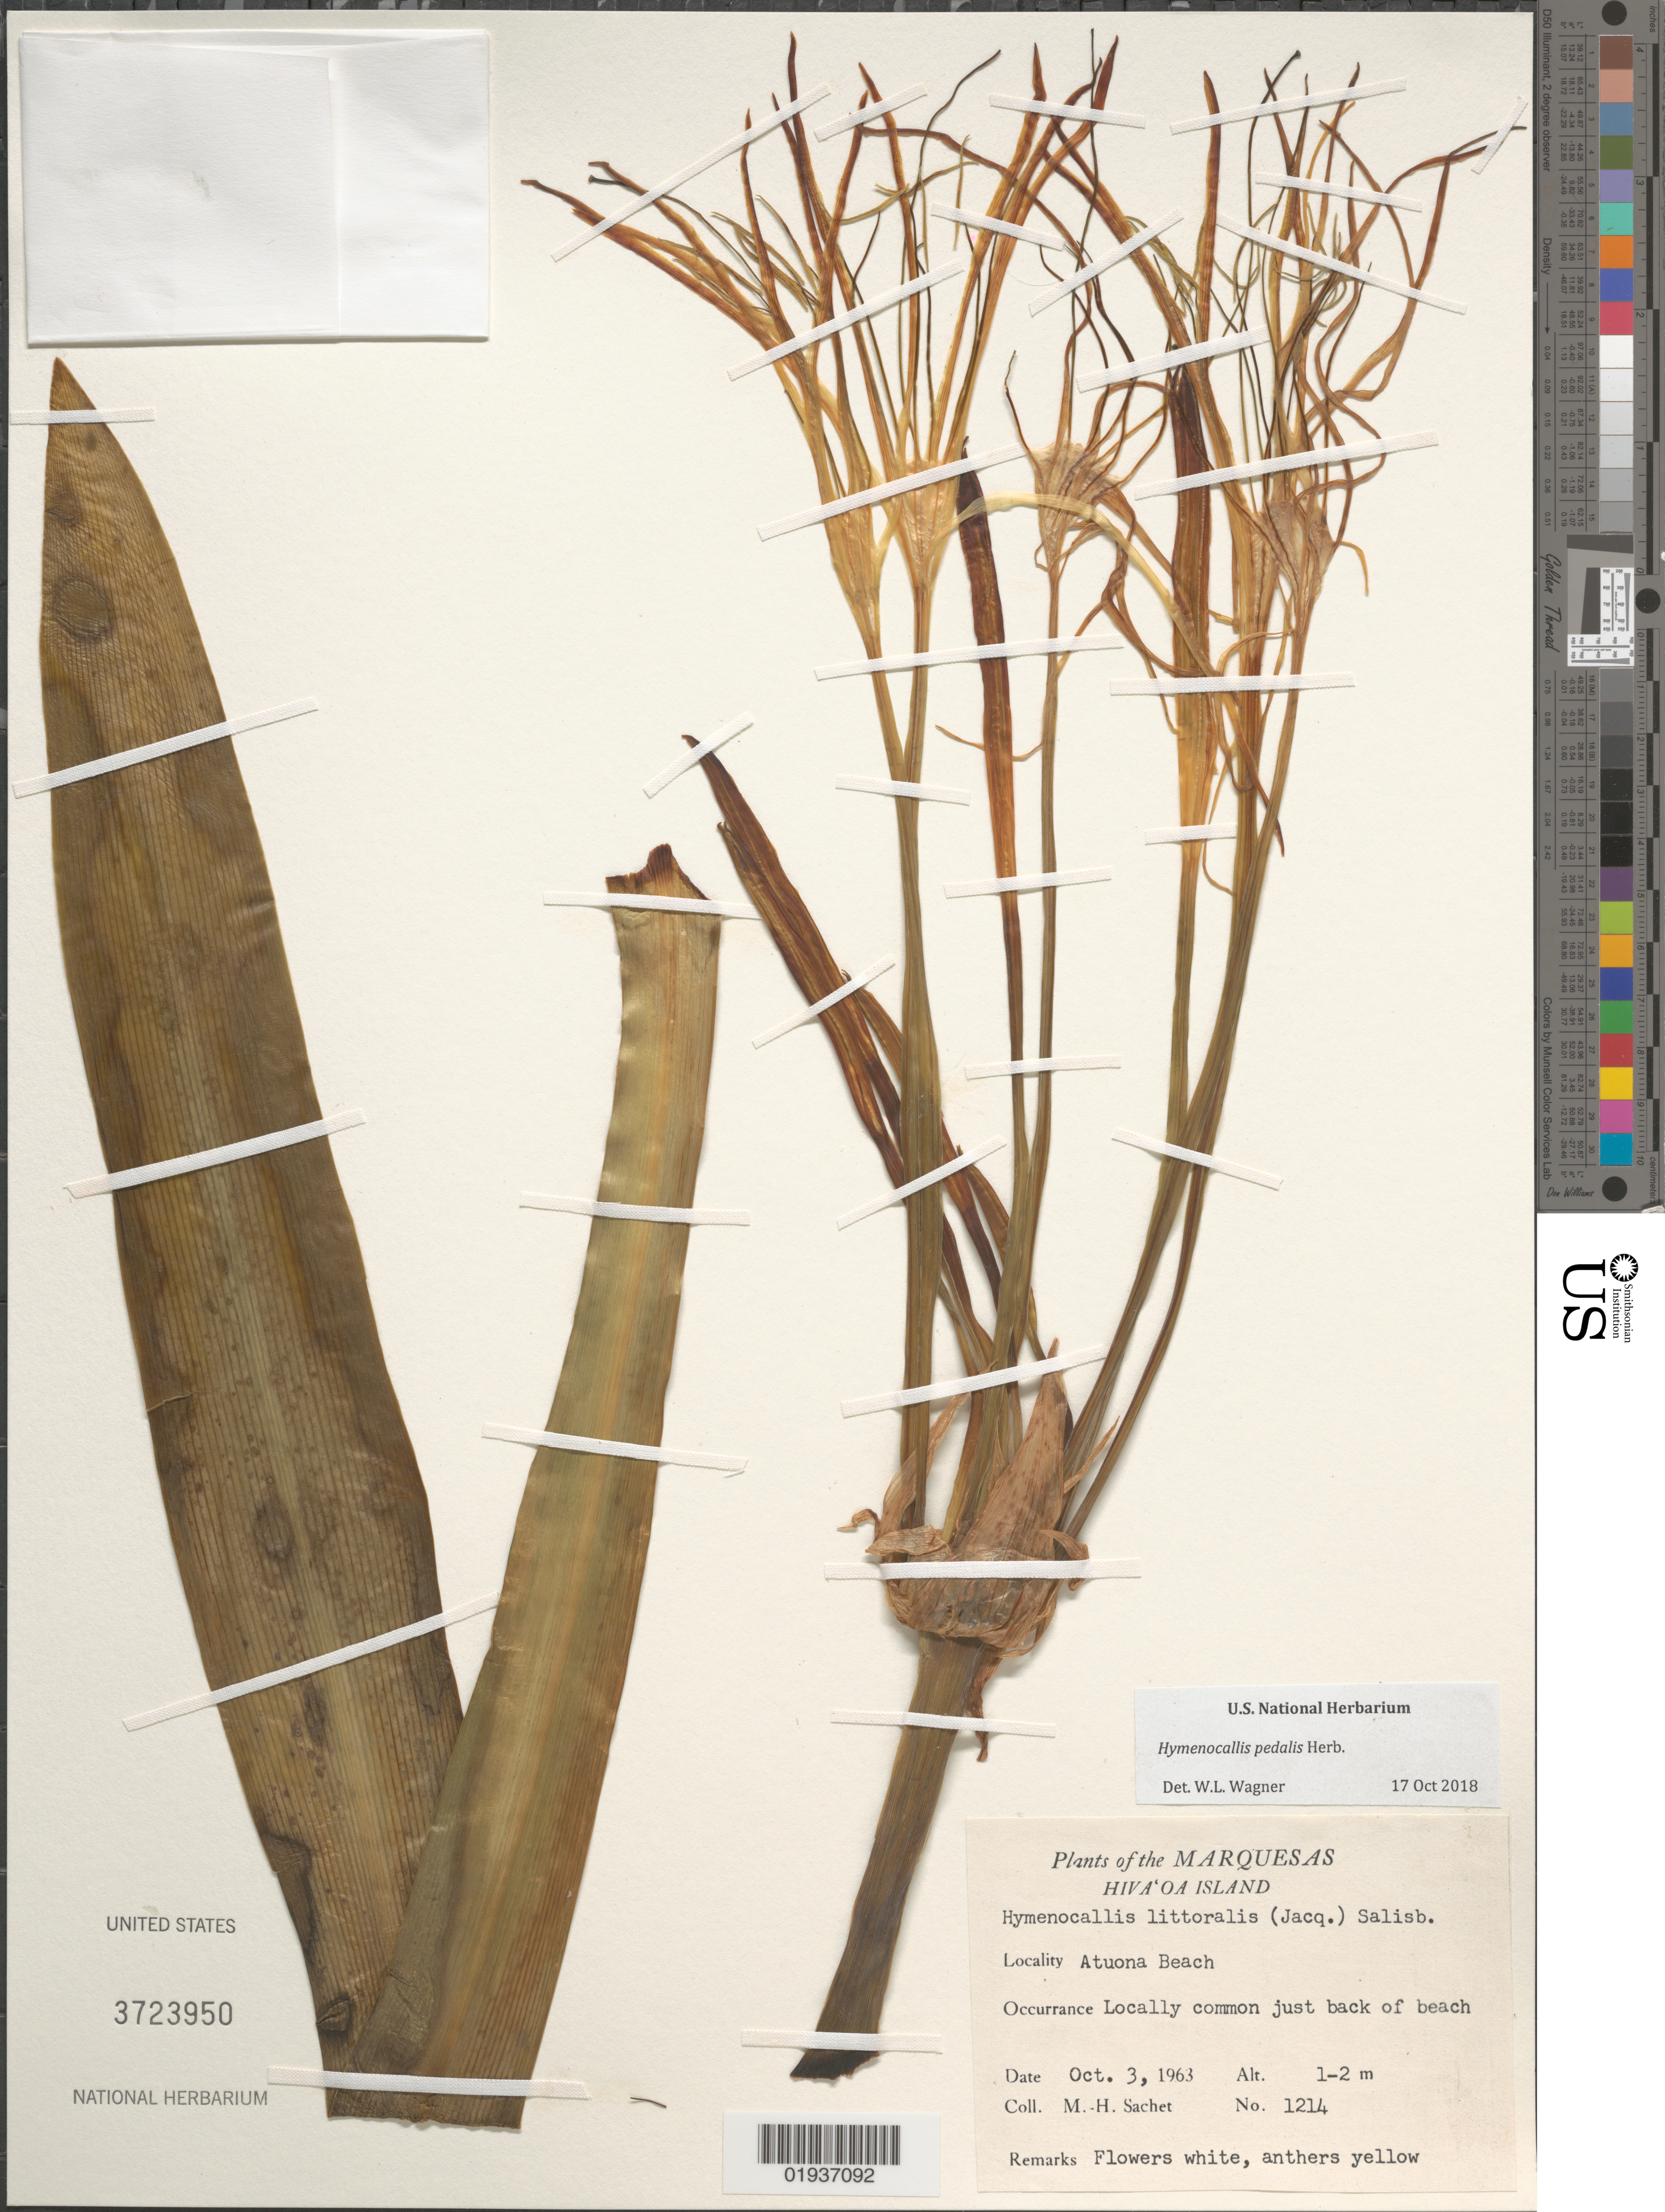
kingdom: Plantae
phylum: Tracheophyta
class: Liliopsida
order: Asparagales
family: Amaryllidaceae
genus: Hymenocallis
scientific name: Hymenocallis pedalis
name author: Herb.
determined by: Wagner, W. L., (BOT), Smithsonian Institution - National Museum of Natural History (UNITED STATES)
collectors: M.-H. Sachet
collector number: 1214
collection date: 1963-10-03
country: French Polynesia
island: Hiva Oa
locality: Atuona beach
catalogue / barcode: US 3723950